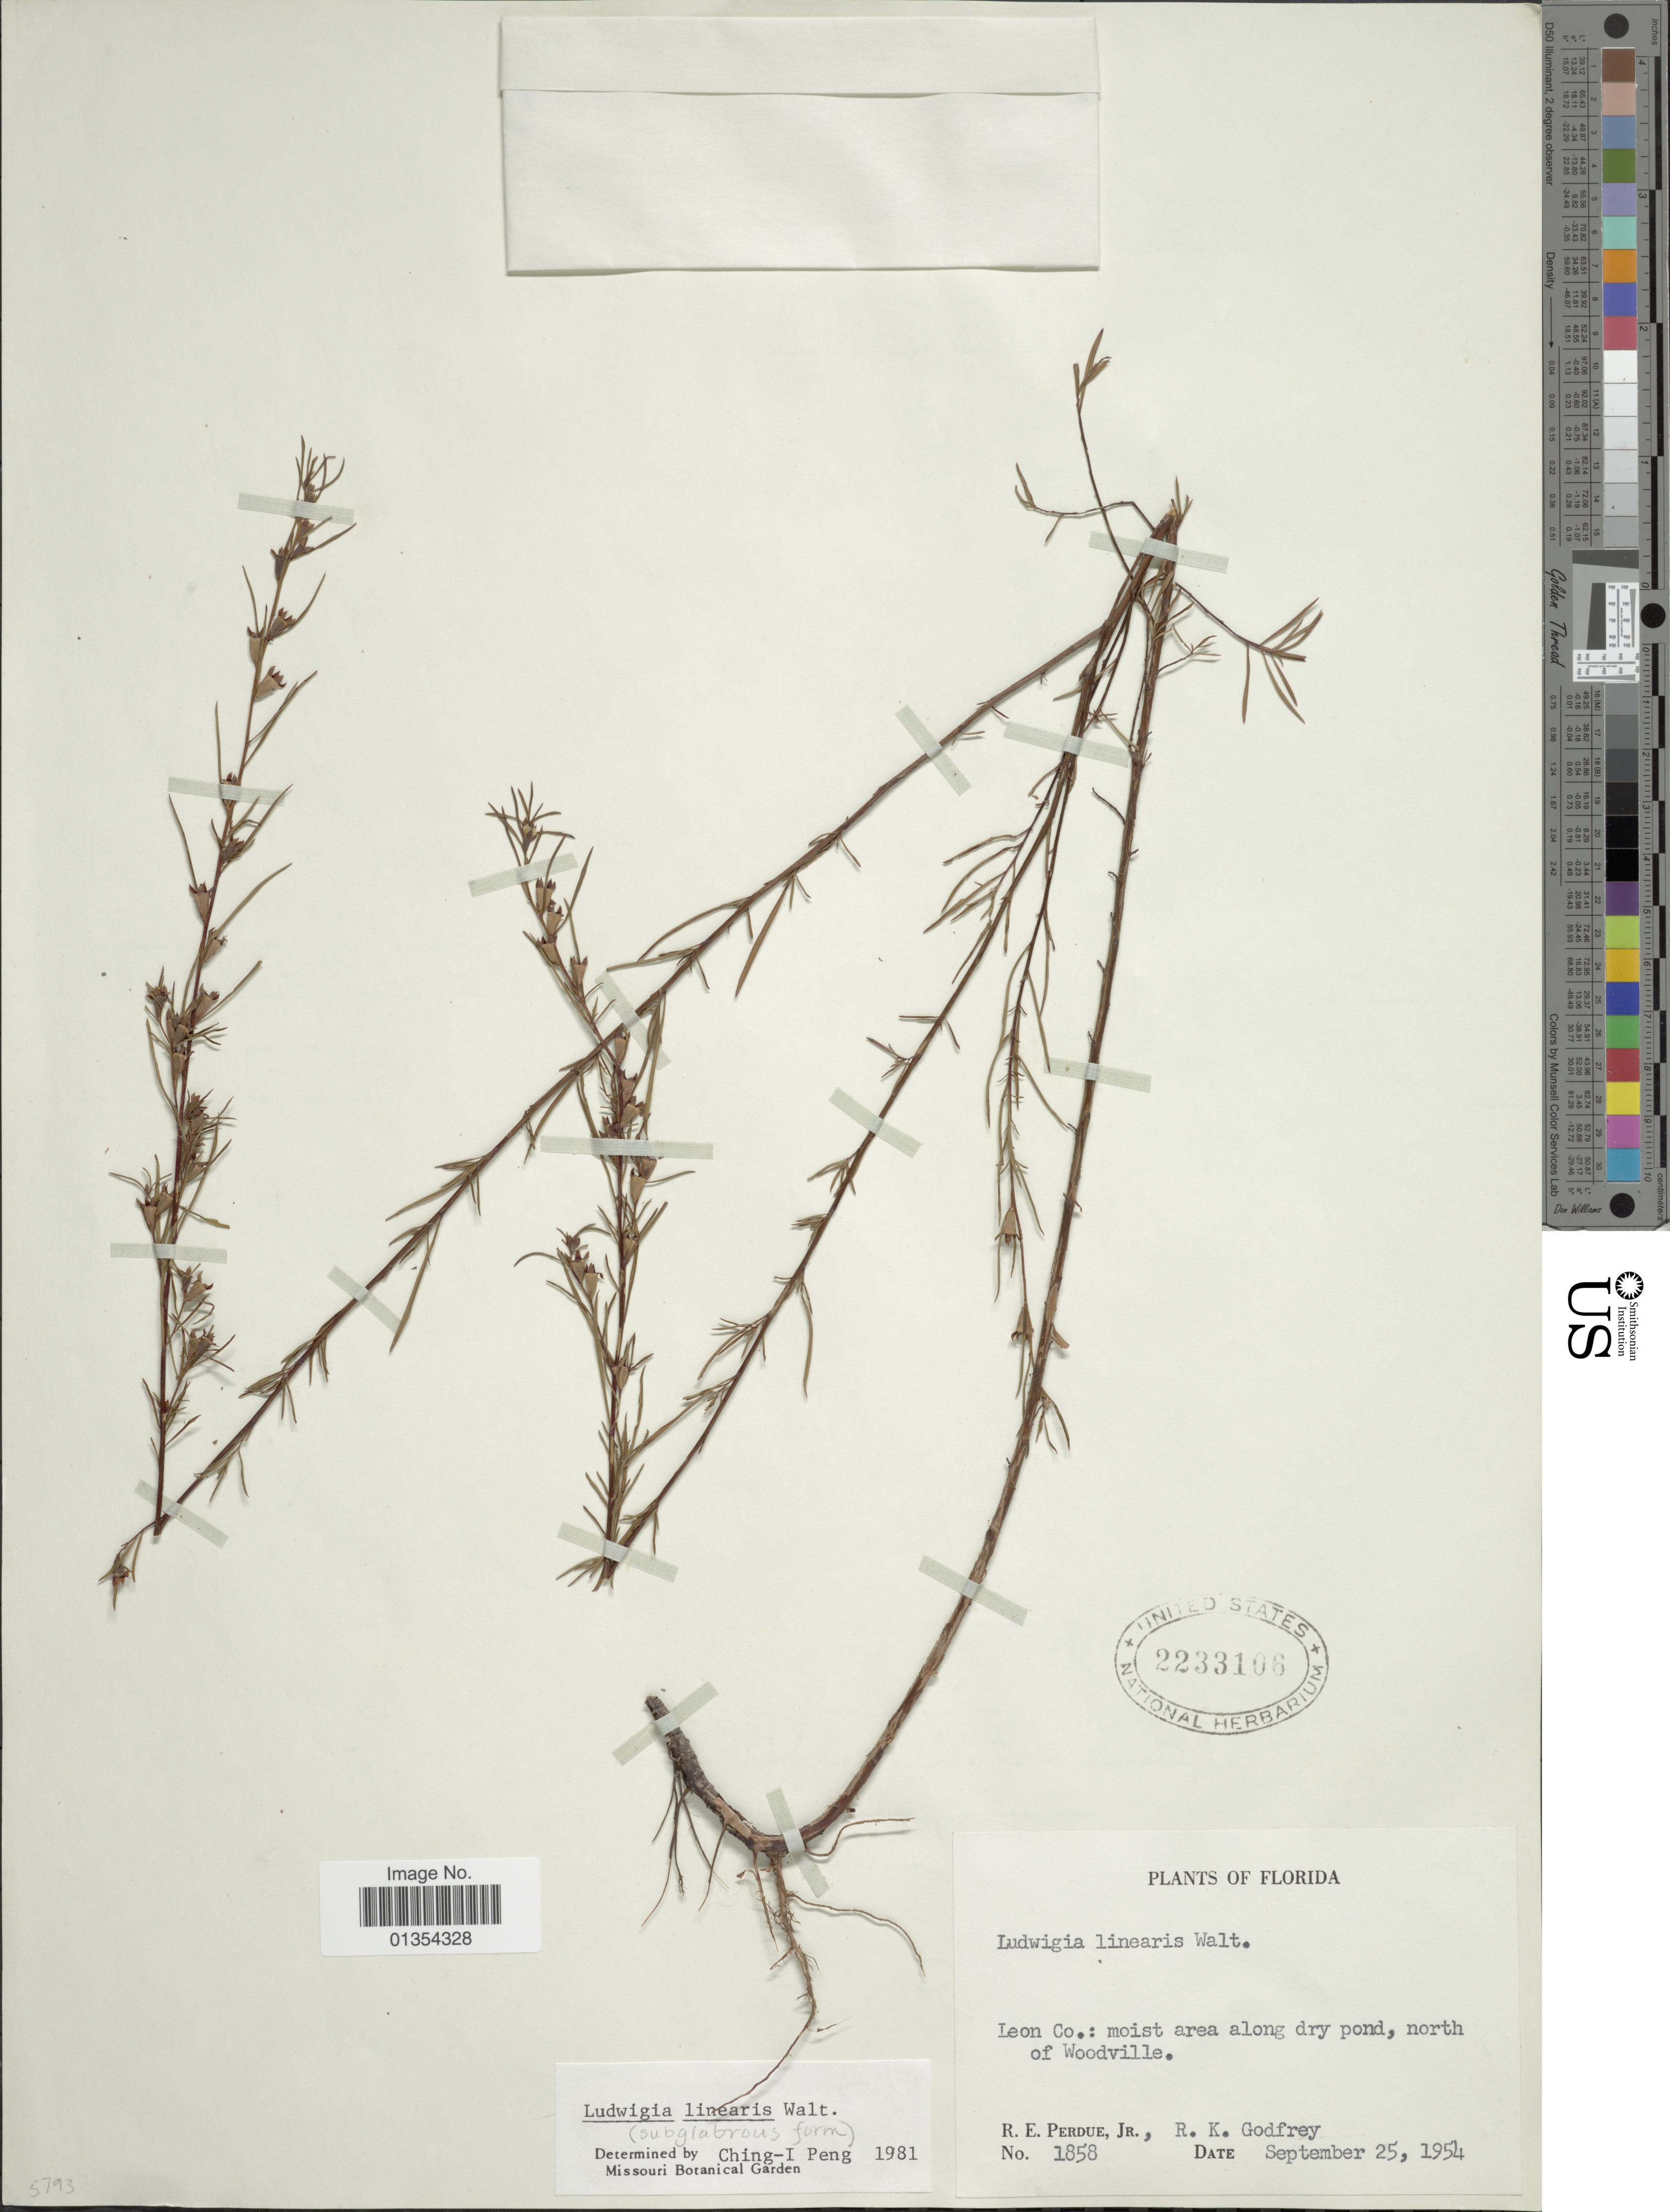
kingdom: Plantae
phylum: Tracheophyta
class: Magnoliopsida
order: Myrtales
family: Onagraceae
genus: Ludwigia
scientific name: Ludwigia linearis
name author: Walter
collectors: R. E. Perdue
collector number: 1858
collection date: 1954-09-25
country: United States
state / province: Florida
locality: Leon Co.: moist area along dry pond, north of Woodville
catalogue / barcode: US 2233106